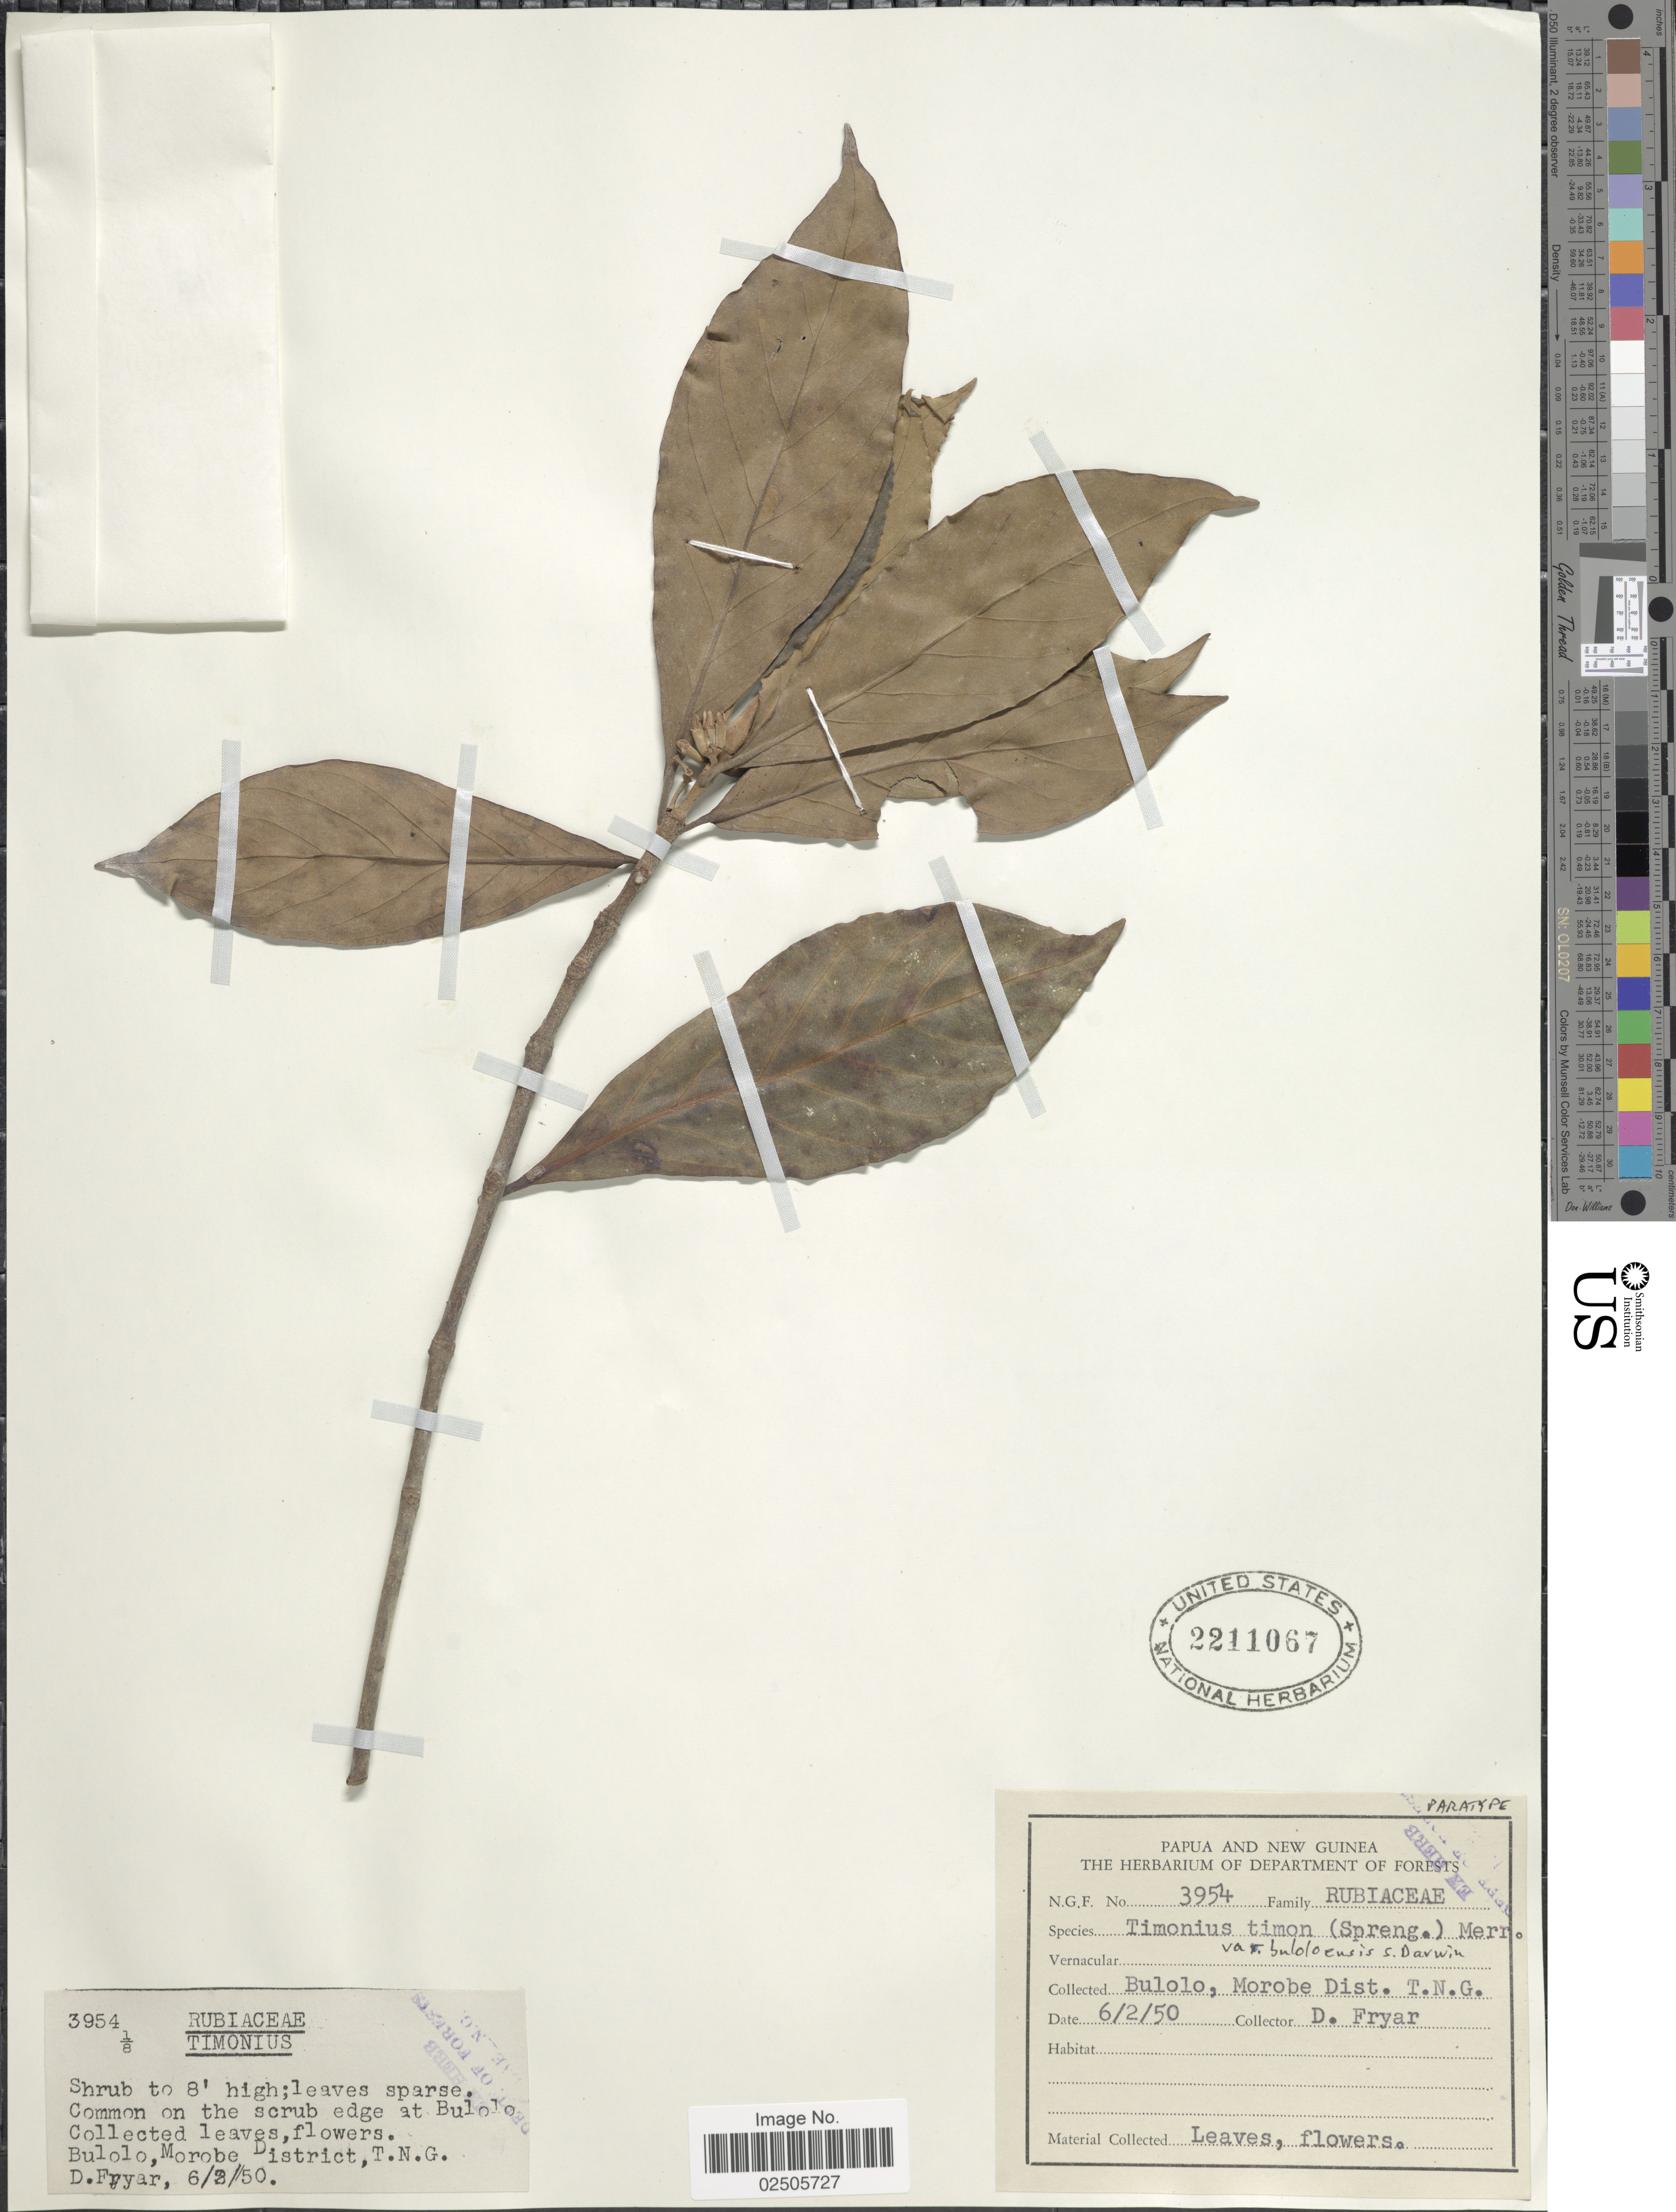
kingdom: Plantae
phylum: Tracheophyta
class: Magnoliopsida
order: Gentianales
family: Rubiaceae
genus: Timonius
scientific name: Timonius timon var. buloloensis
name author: S.P. Darwin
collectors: D. Fryar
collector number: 3954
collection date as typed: Transcribed d/m/y: 6/2/50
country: Papua New Guinea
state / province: Morobe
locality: Bulolo, Morobe Dist. T.N.G.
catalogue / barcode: US 2211067